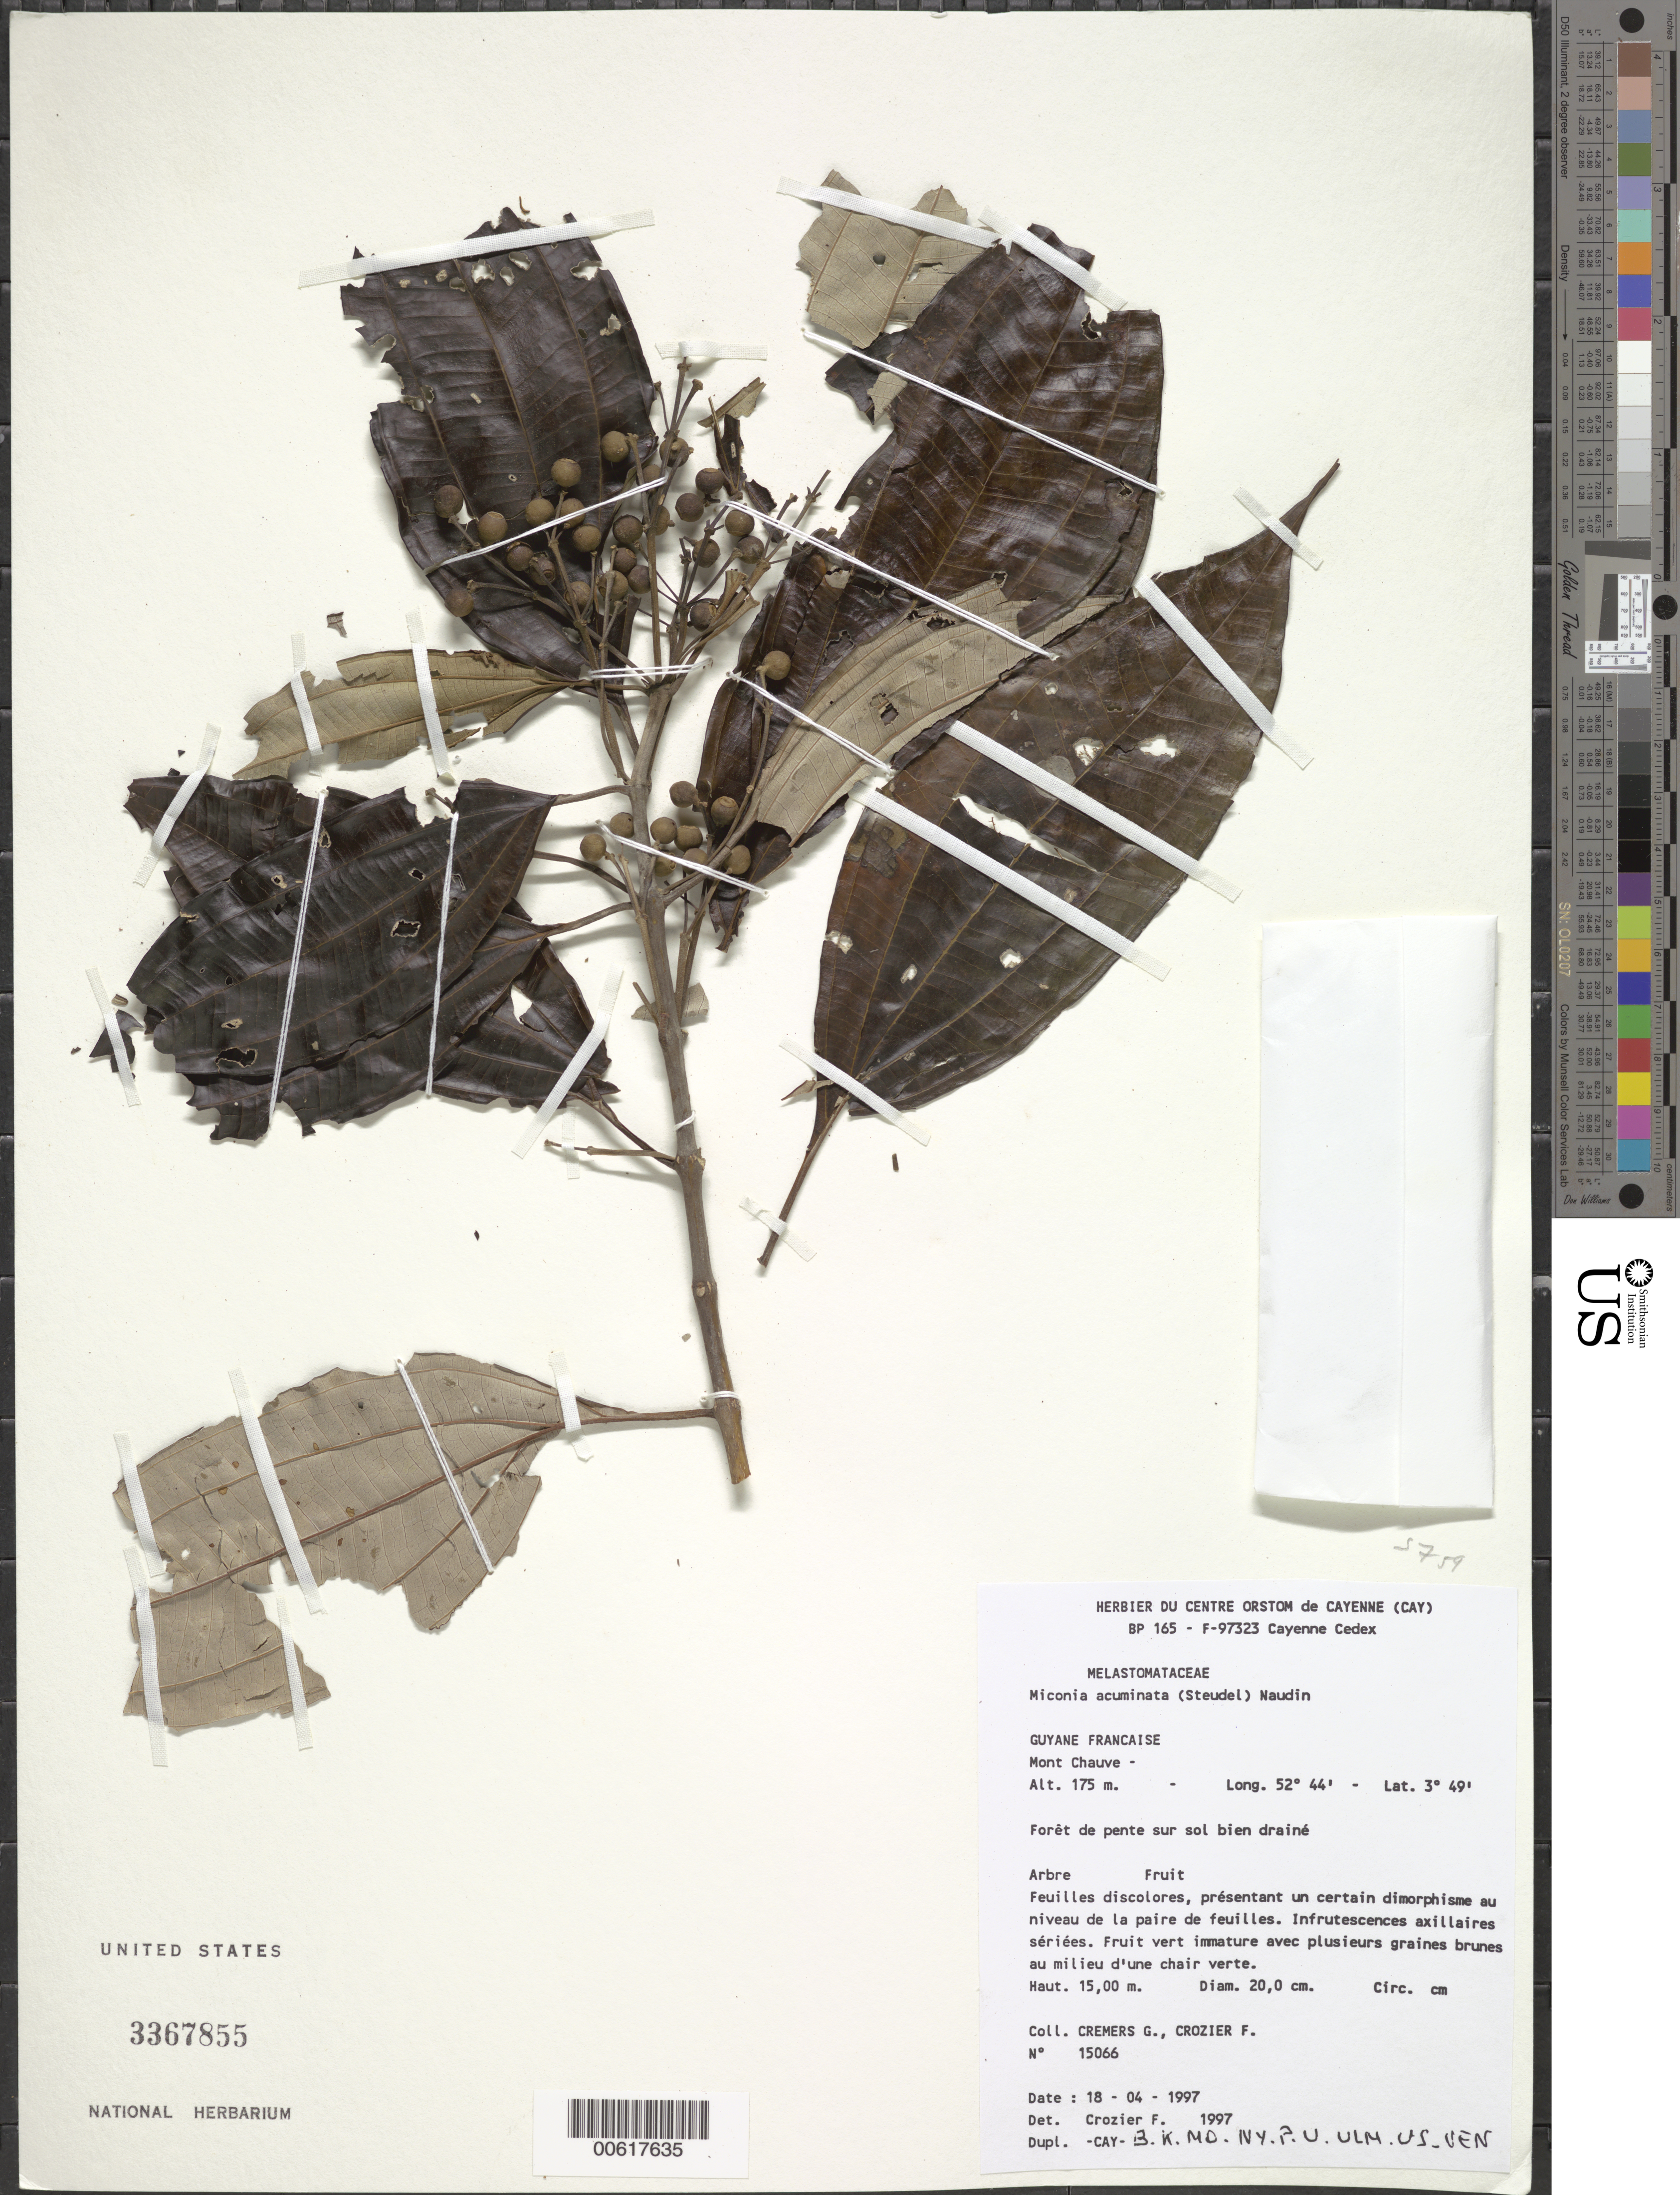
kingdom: Plantae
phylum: Tracheophyta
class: Magnoliopsida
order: Myrtales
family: Melastomataceae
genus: Miconia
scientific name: Miconia acuminata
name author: (Steud.) Naudin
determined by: Crozier, F.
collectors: G. Cremers & F. Crozier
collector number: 15066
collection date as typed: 18-Apr-97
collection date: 1997-04-18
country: French Guiana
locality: Mont Chauve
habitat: Forêt de pente sur sol bien drainé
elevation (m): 175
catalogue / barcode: US 3367855